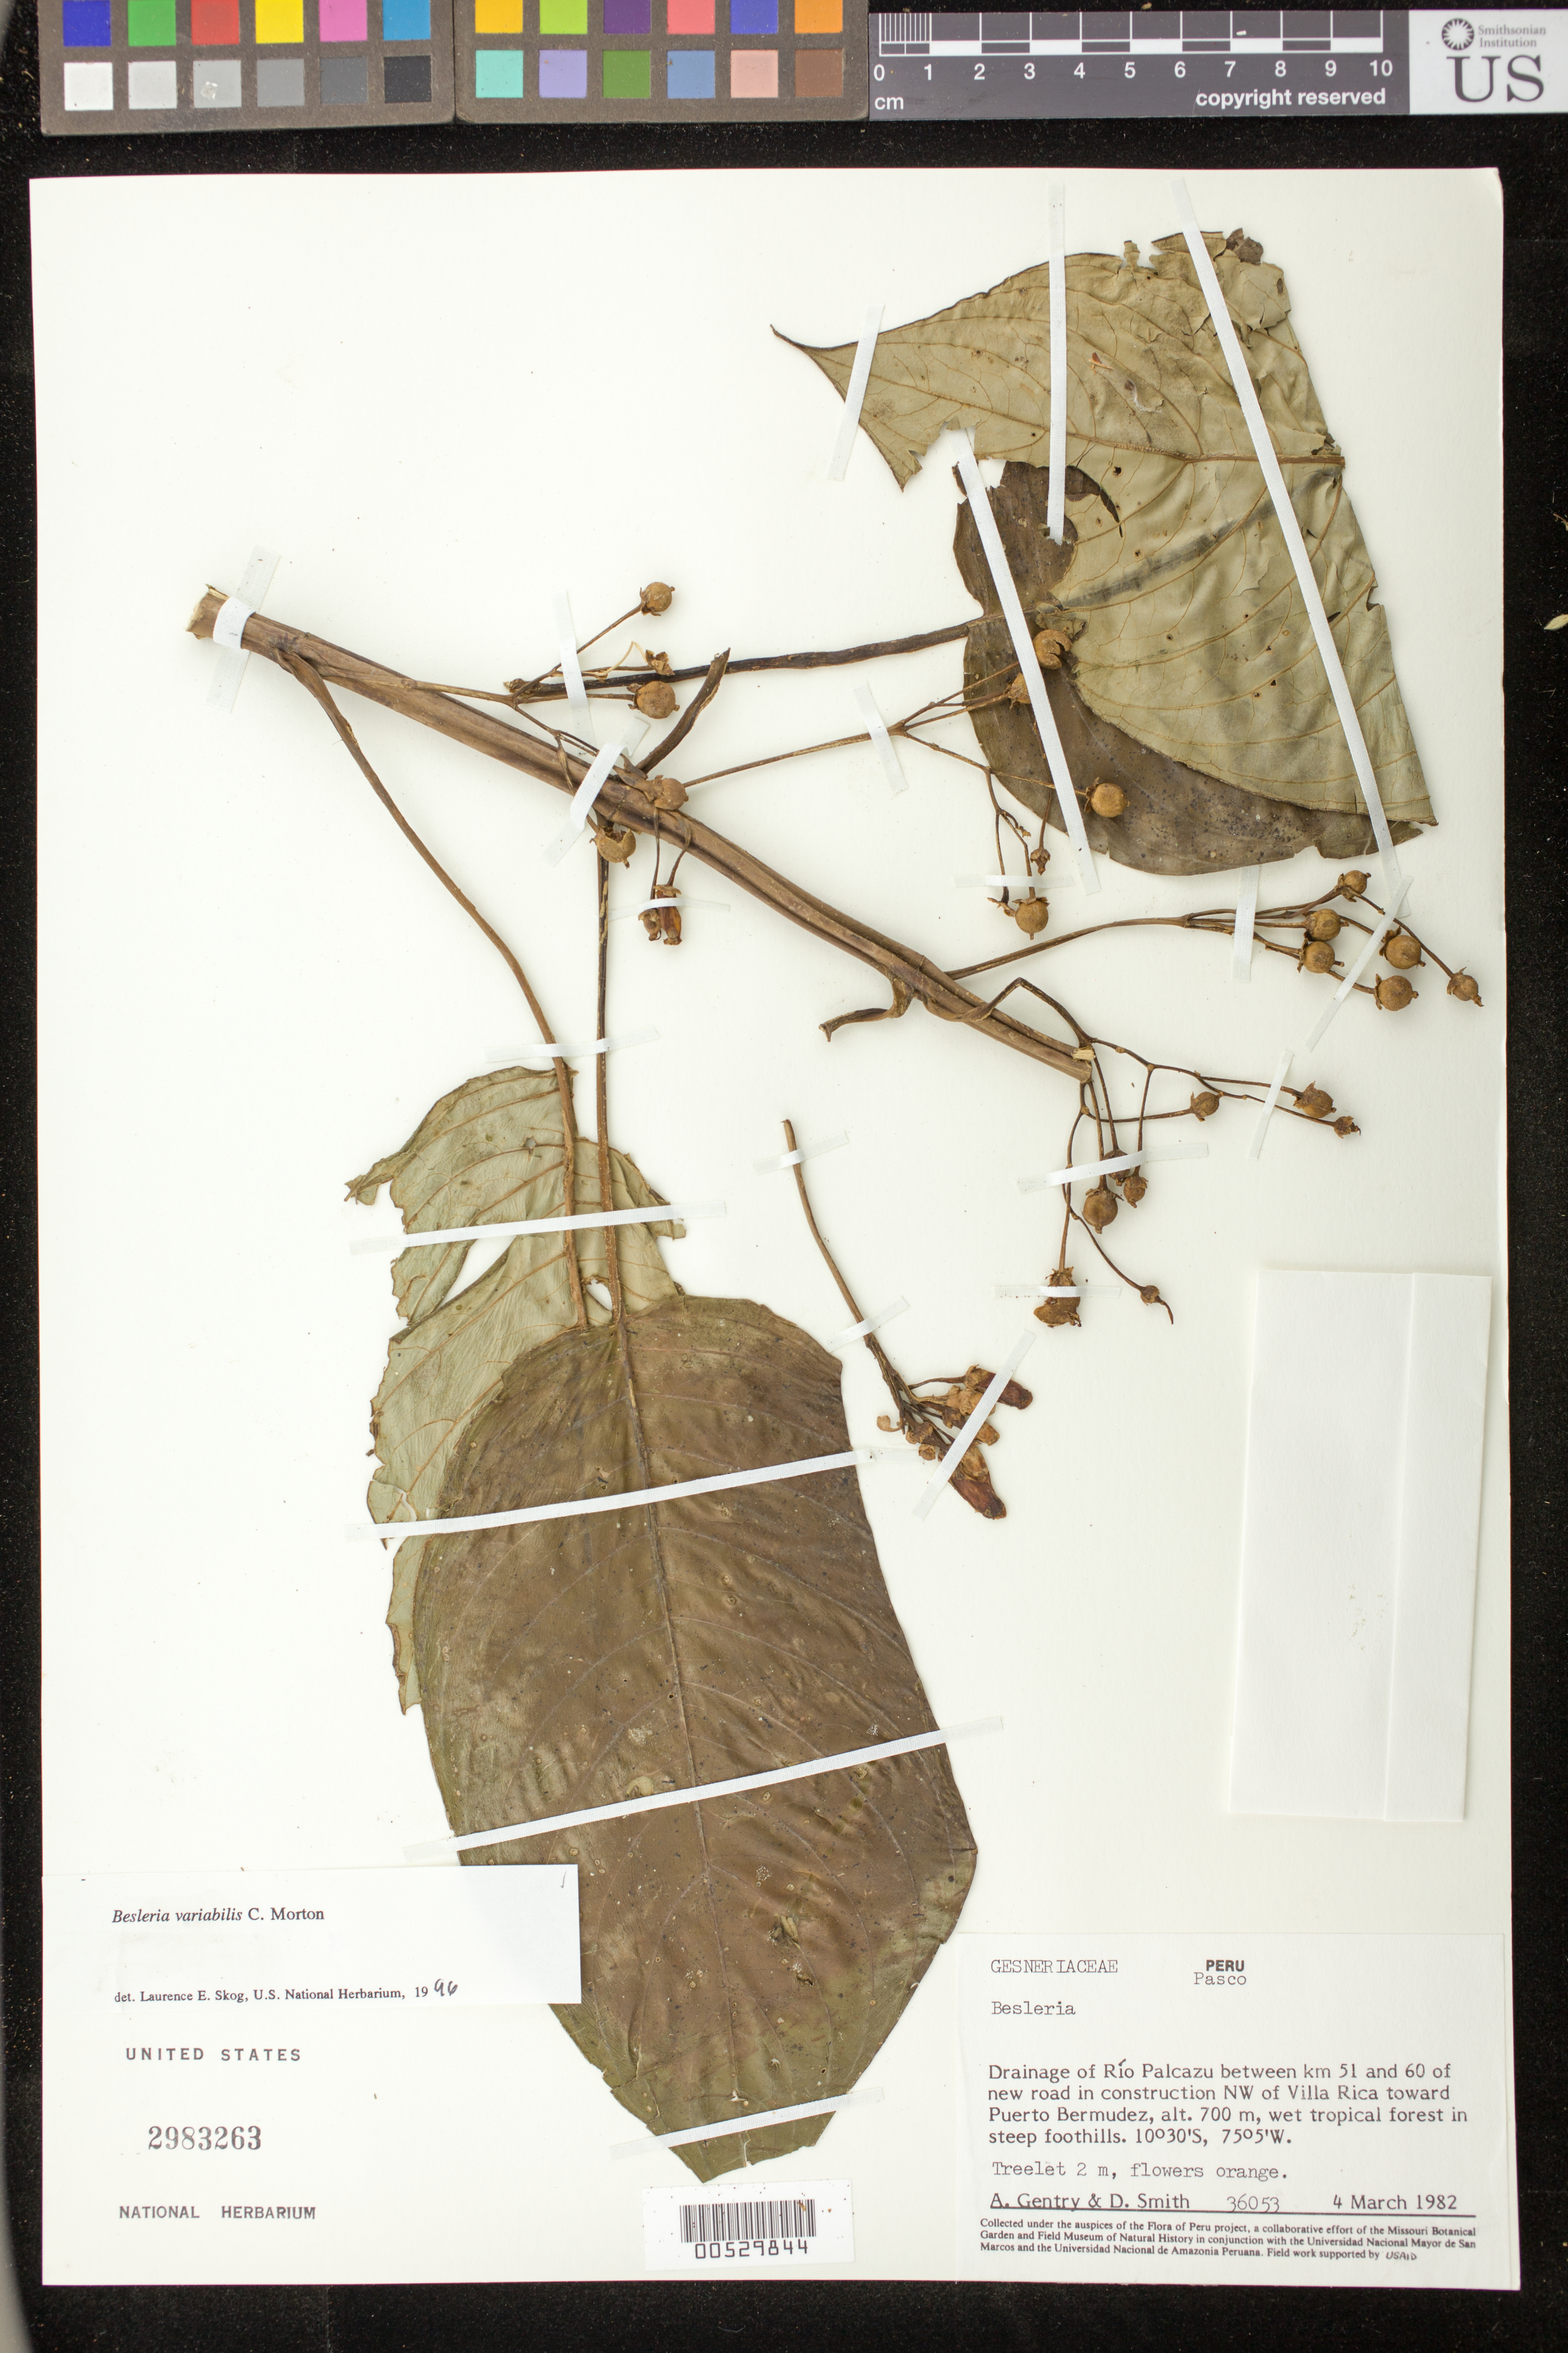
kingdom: Plantae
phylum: Tracheophyta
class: Magnoliopsida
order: Lamiales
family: Gesneriaceae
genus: Besleria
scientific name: Besleria variabilis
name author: C.V. Morton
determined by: Skog, Laurence E.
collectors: A. H. Gentry & D. Smith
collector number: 36053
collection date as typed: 04 Mar 1982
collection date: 1982-03-04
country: Peru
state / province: Pasco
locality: Drainage of Río Palcazu between km 51 and 60 of new road in construction NW of Villa Rica toward Puerto Bermudez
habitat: Wet tropical forest in steep foothills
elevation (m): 700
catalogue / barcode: US 2983263